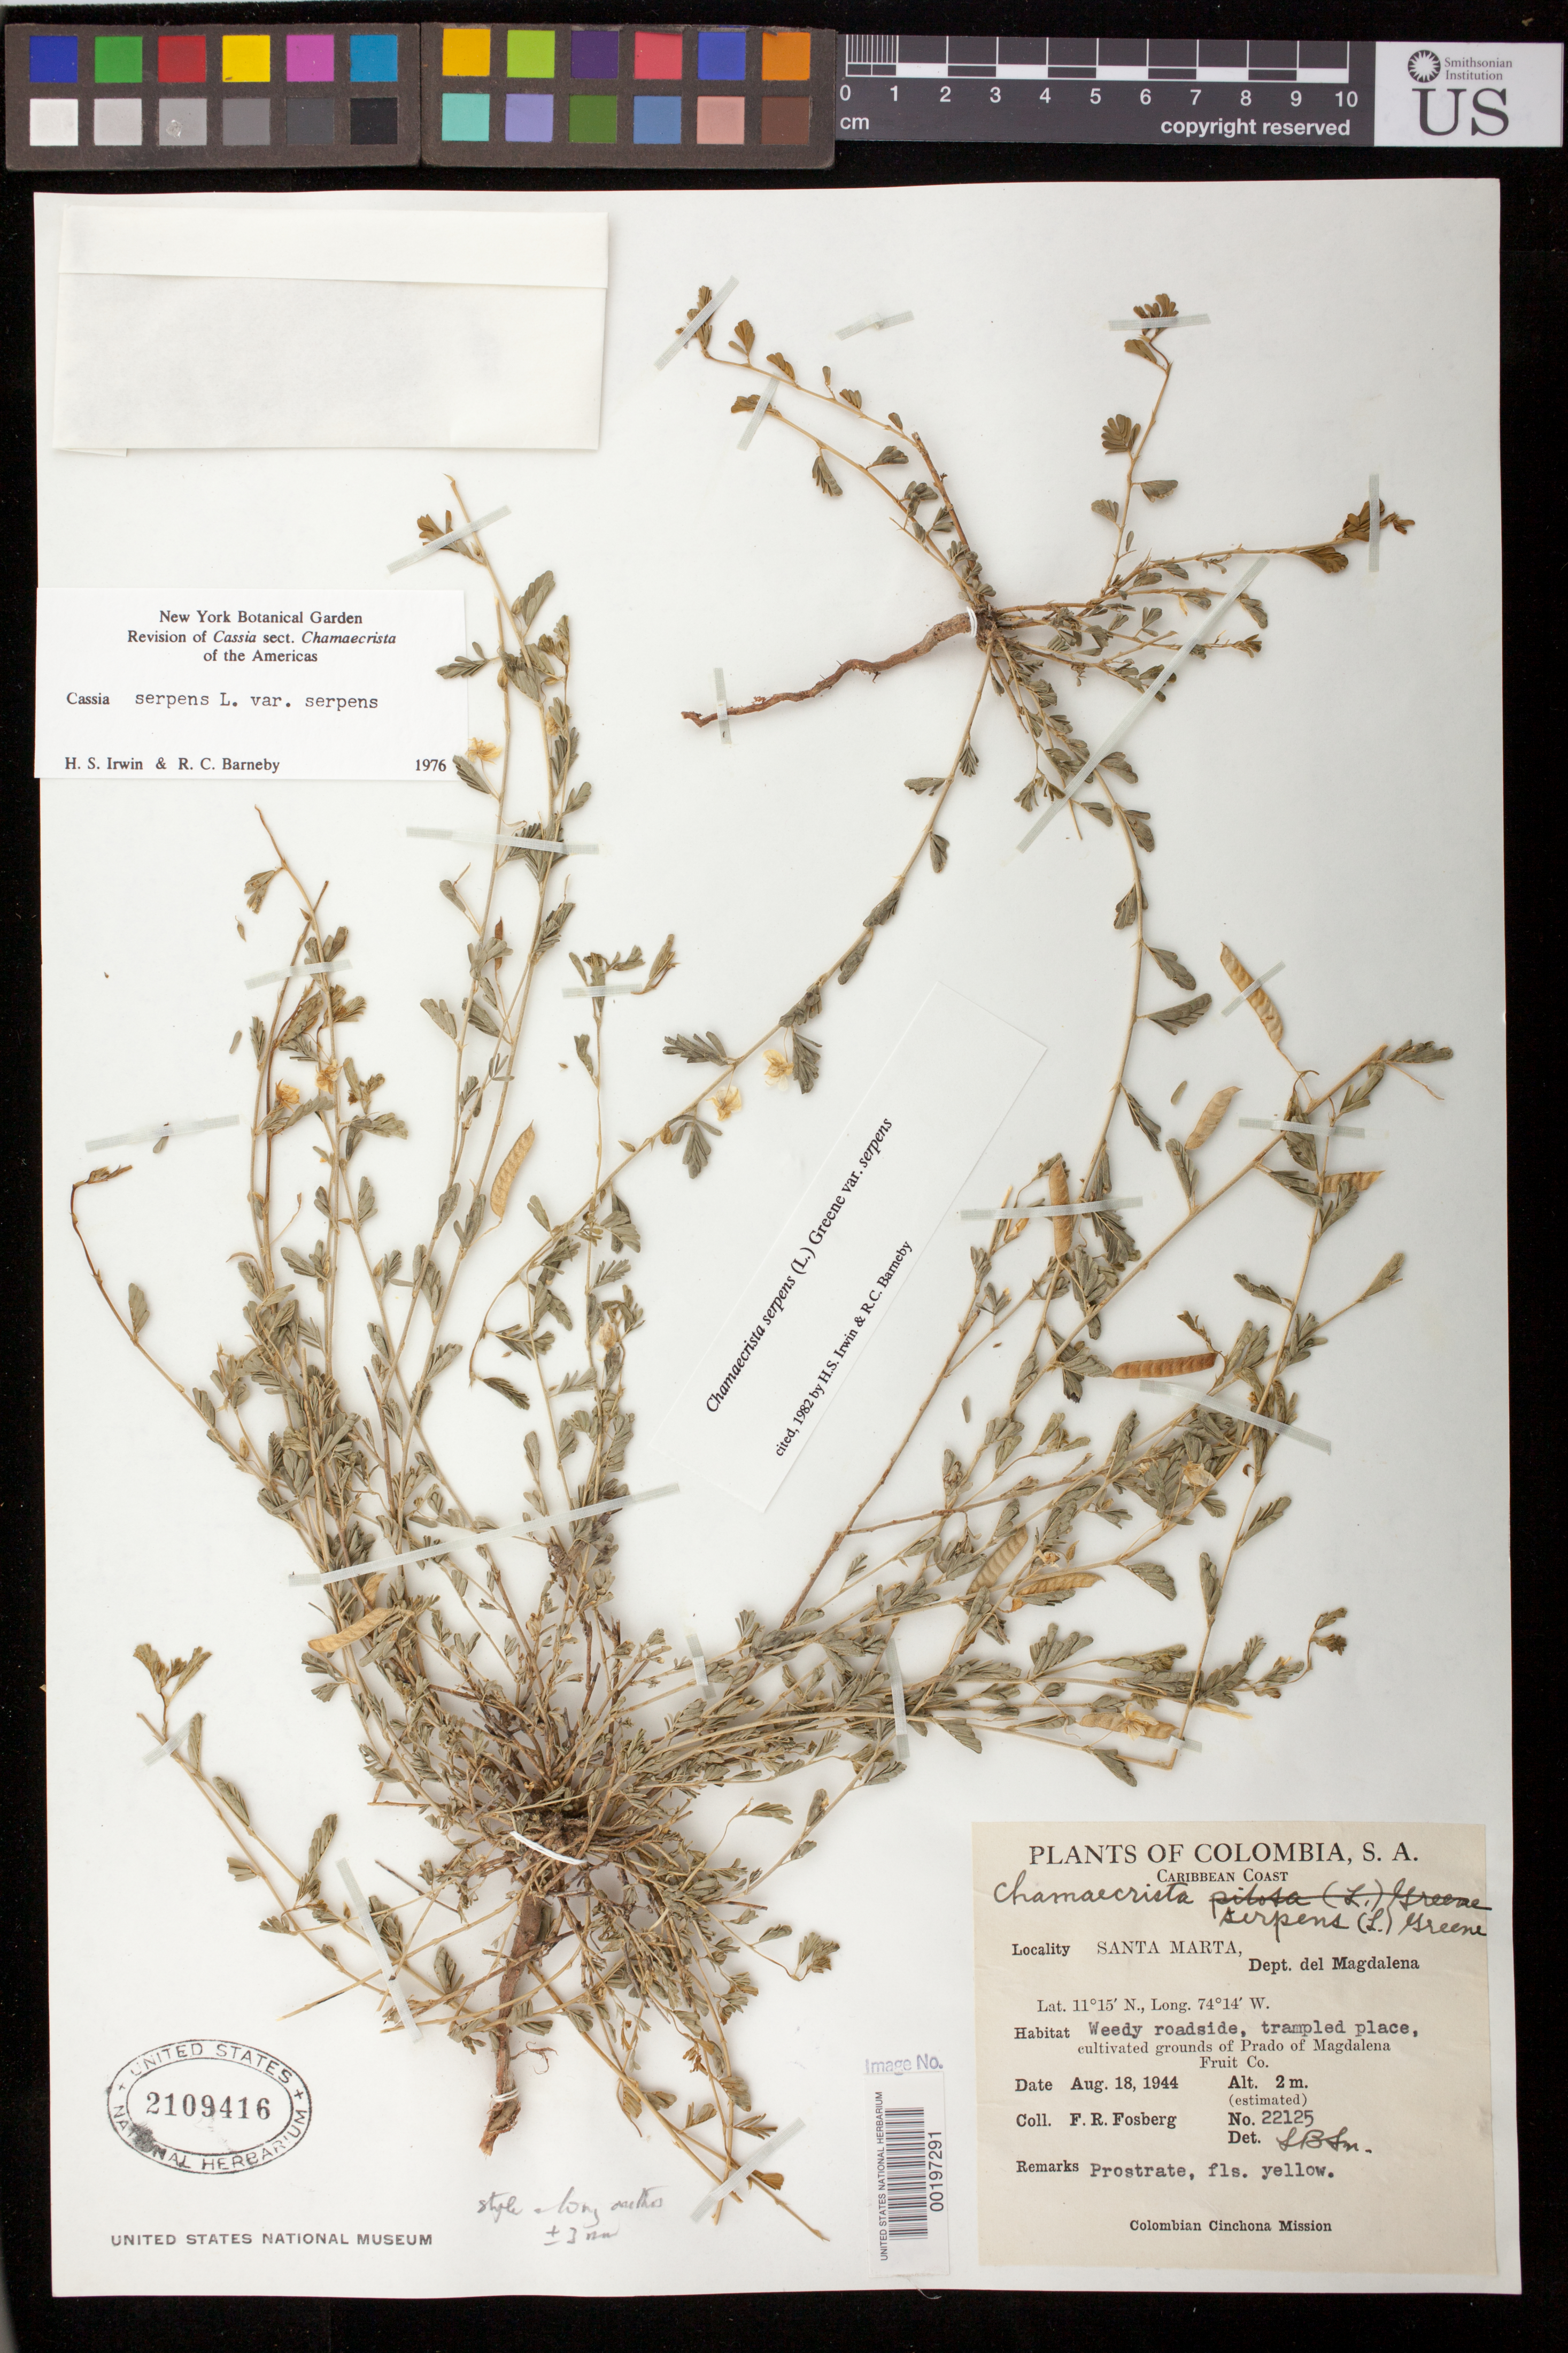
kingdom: Plantae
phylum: Tracheophyta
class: Magnoliopsida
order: Fabales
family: Fabaceae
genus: Chamaecrista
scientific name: Chamaecrista serpens var. serpens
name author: (L.) Greene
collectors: F. R. Fosberg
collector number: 22125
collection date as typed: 18 Aug 1944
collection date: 1944-08-18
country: Colombia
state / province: Magdalena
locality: Caribbean Coast; Santa Marta; cultivated grounds of Prado of Magdalena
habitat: Weedy roadside, trampled place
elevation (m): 2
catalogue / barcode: US 2109416